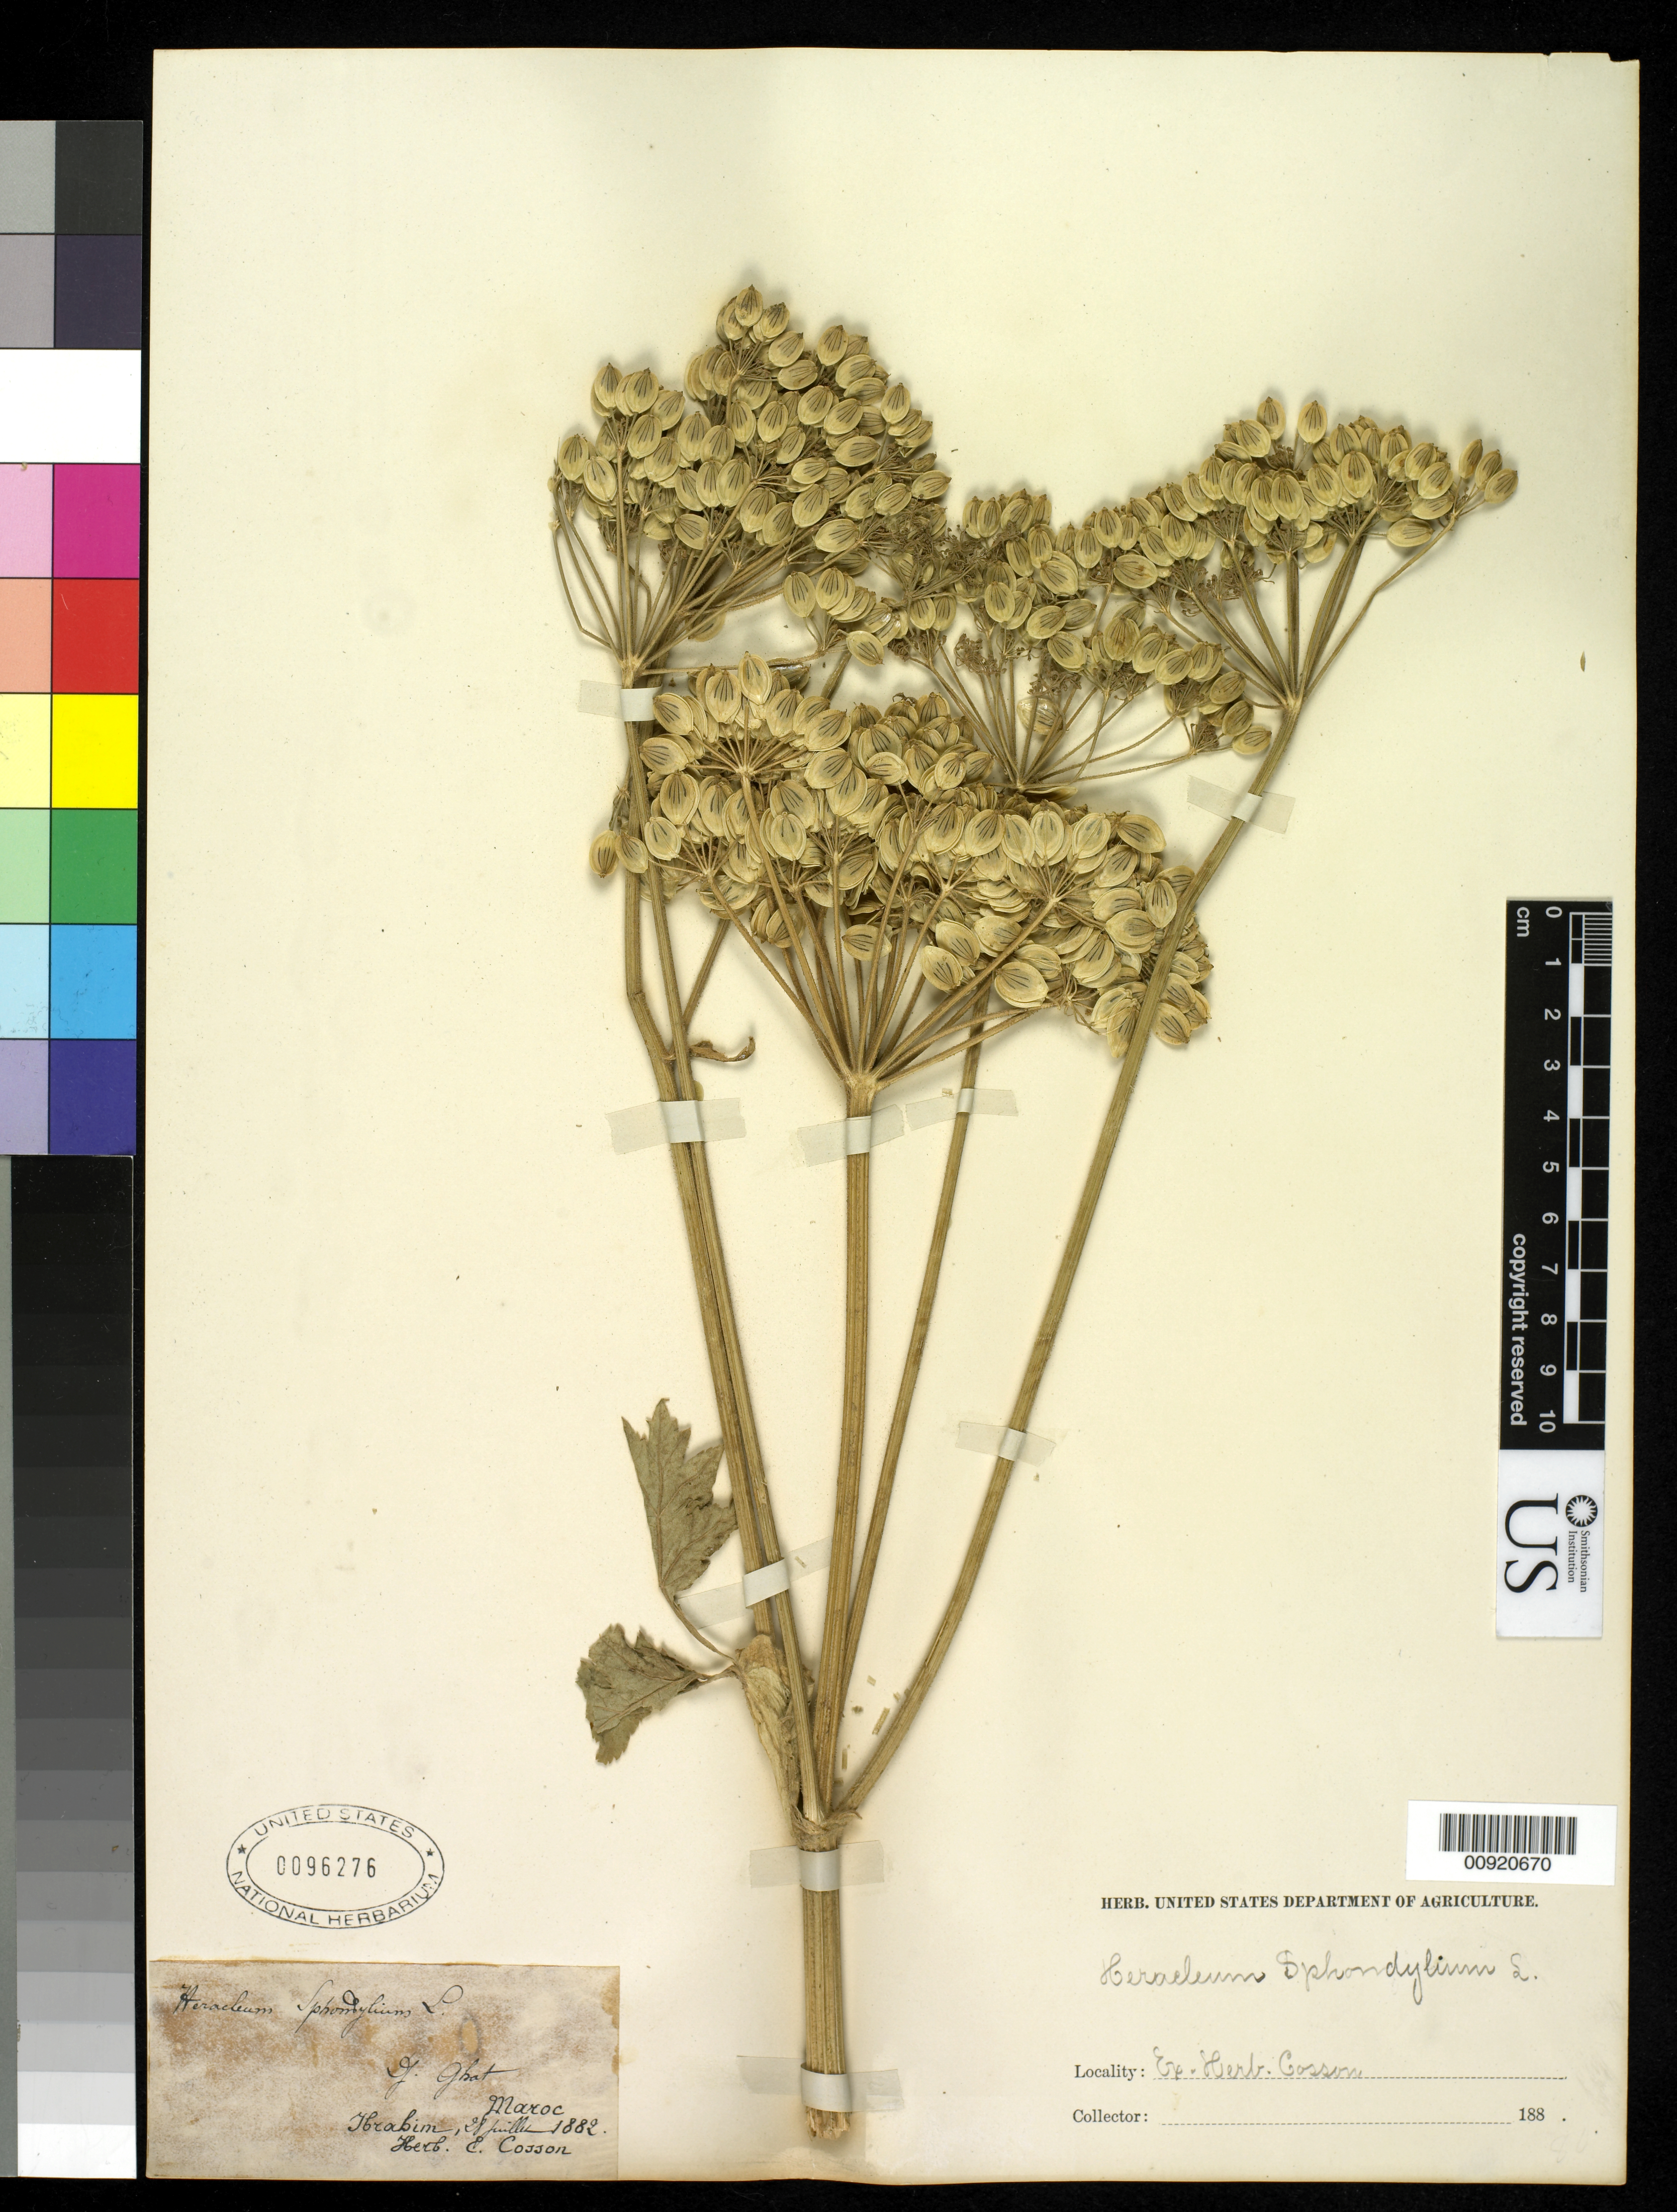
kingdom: Plantae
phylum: Tracheophyta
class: Magnoliopsida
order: Apiales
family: Apiaceae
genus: Heracleum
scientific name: Heracleum sphondylium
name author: L.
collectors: E. Cosson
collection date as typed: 28 Jul 1882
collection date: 1882-07-28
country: Morocco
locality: Hrabim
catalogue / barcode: US 96276